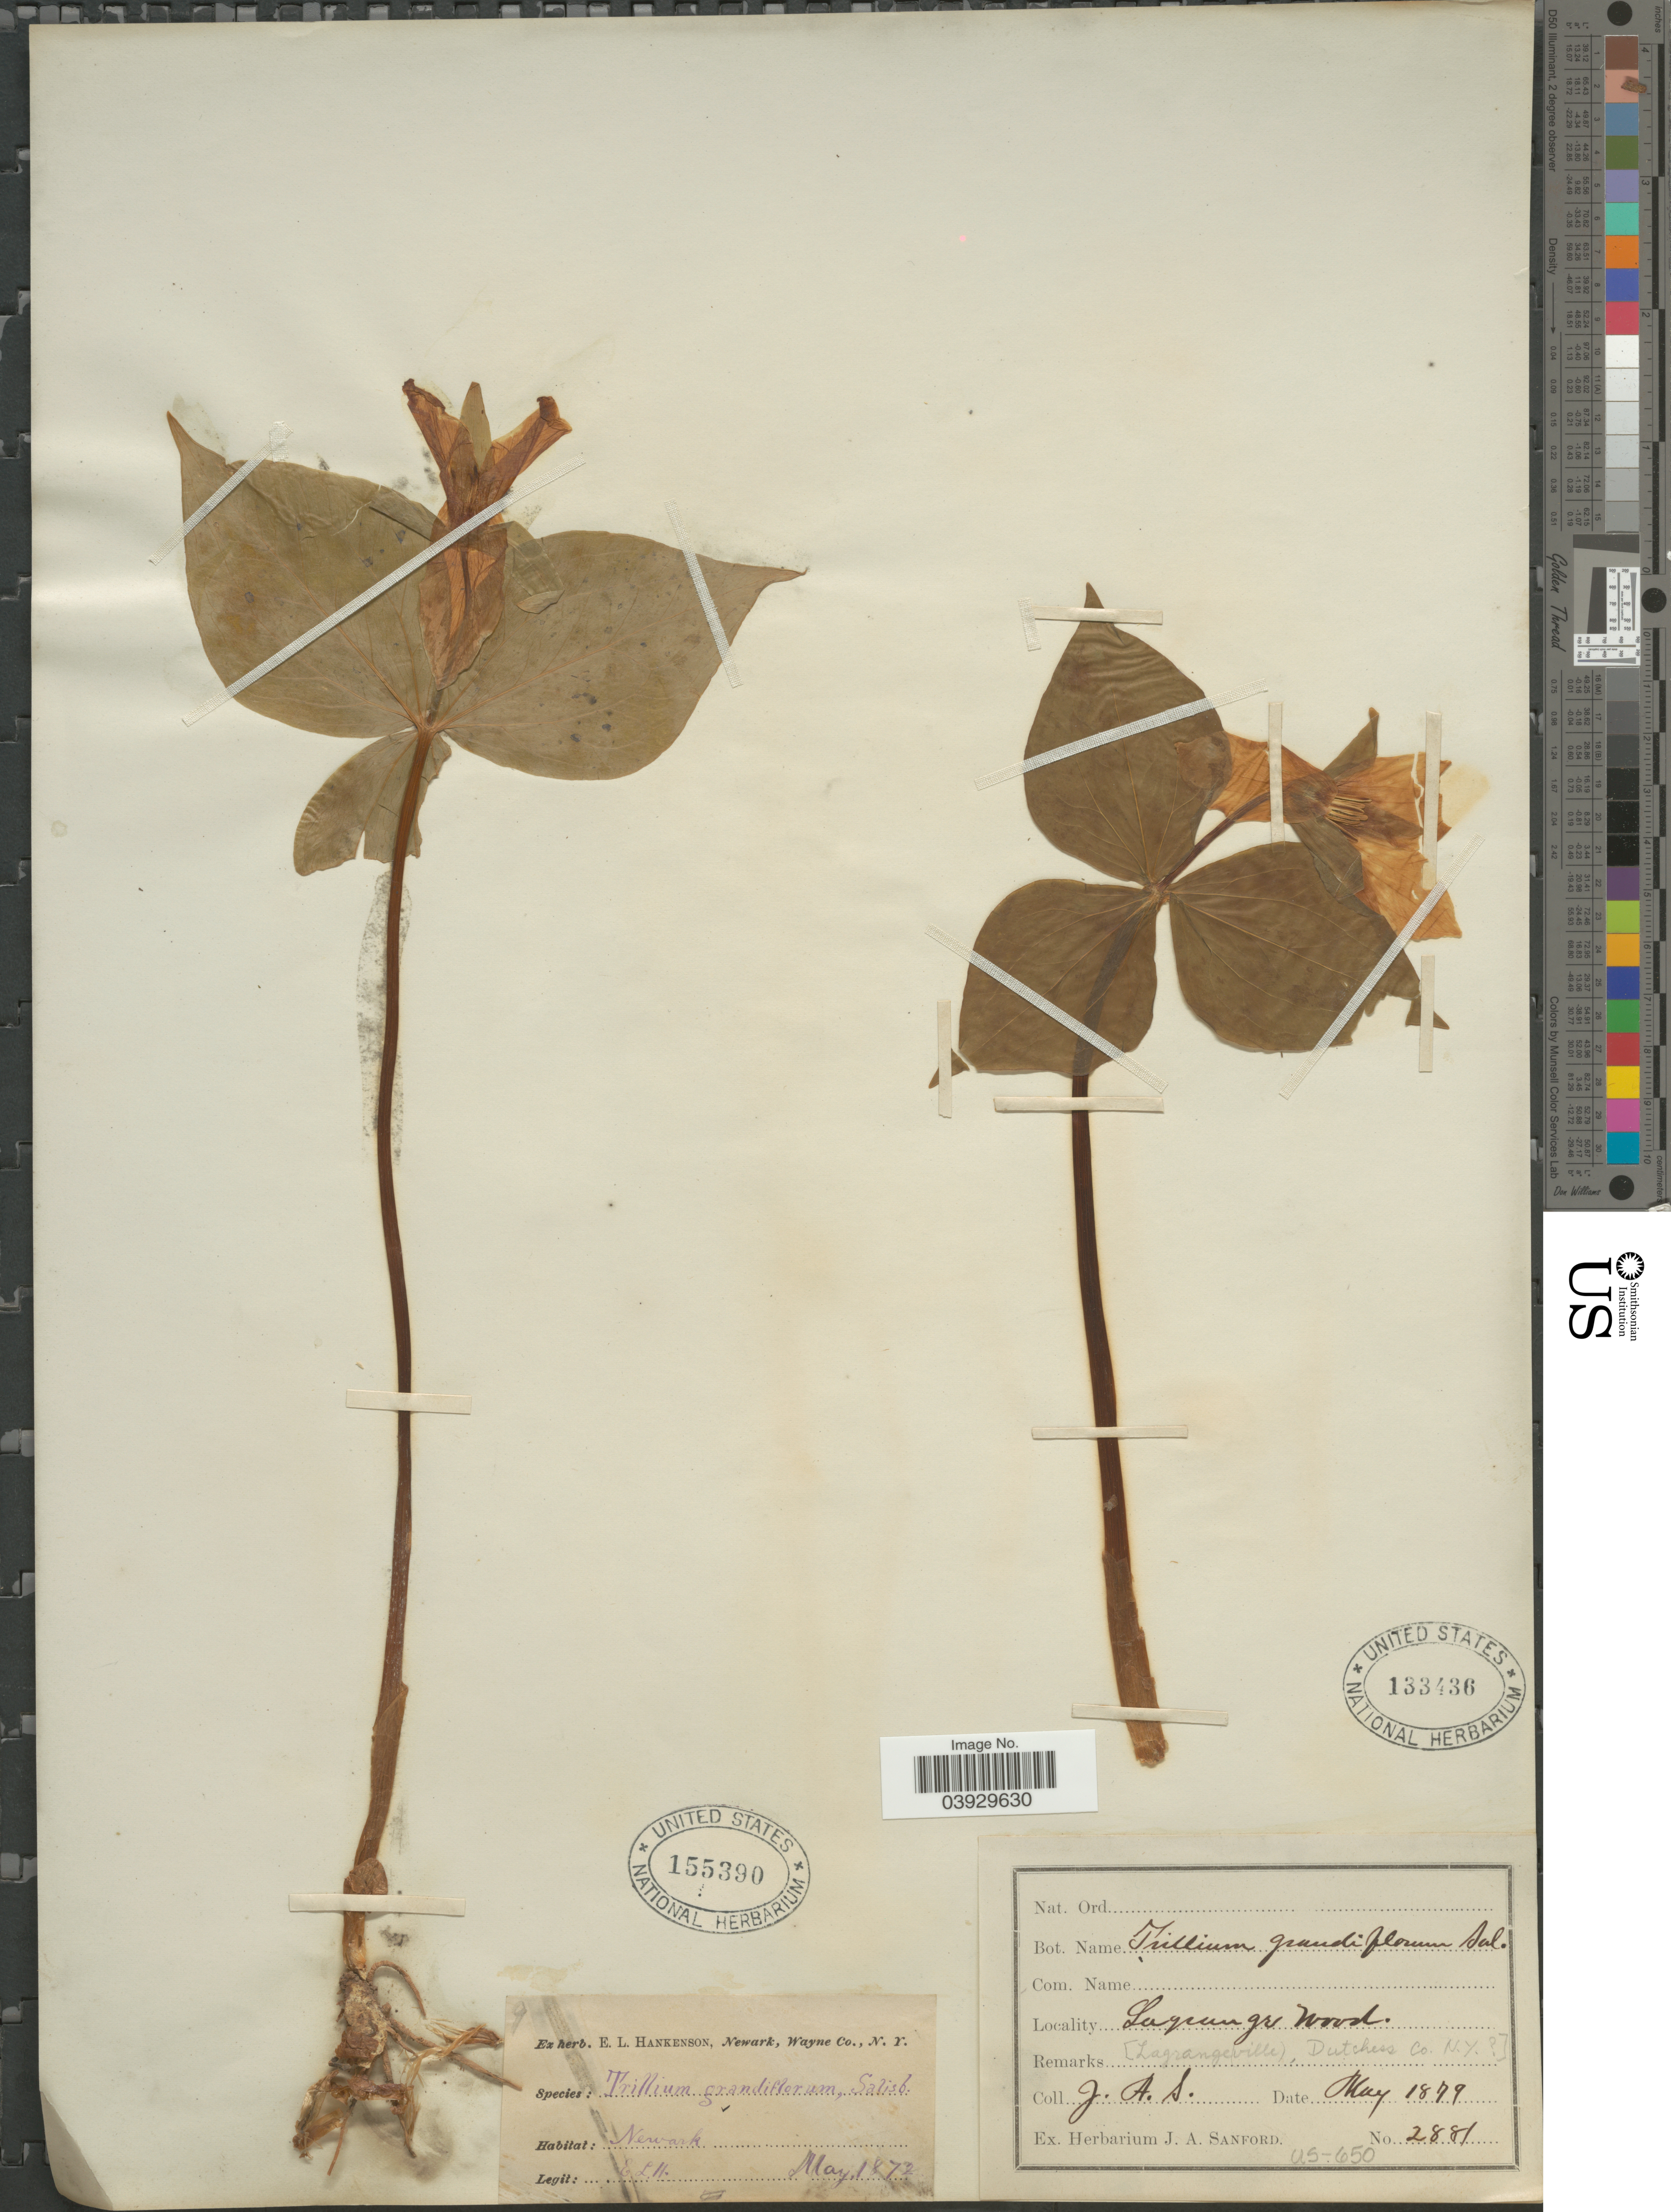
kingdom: Plantae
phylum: Tracheophyta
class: Liliopsida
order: Liliales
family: Melanthiaceae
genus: Trillium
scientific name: Trillium grandiflorum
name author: (Michx.) Salisb.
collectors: J. Sanford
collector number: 2881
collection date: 1879-05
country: United States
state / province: New York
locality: Lagrange Wood. [Lagrange(ville), Dutchess Co. N.Y.[unsure placement]].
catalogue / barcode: US 133436-2